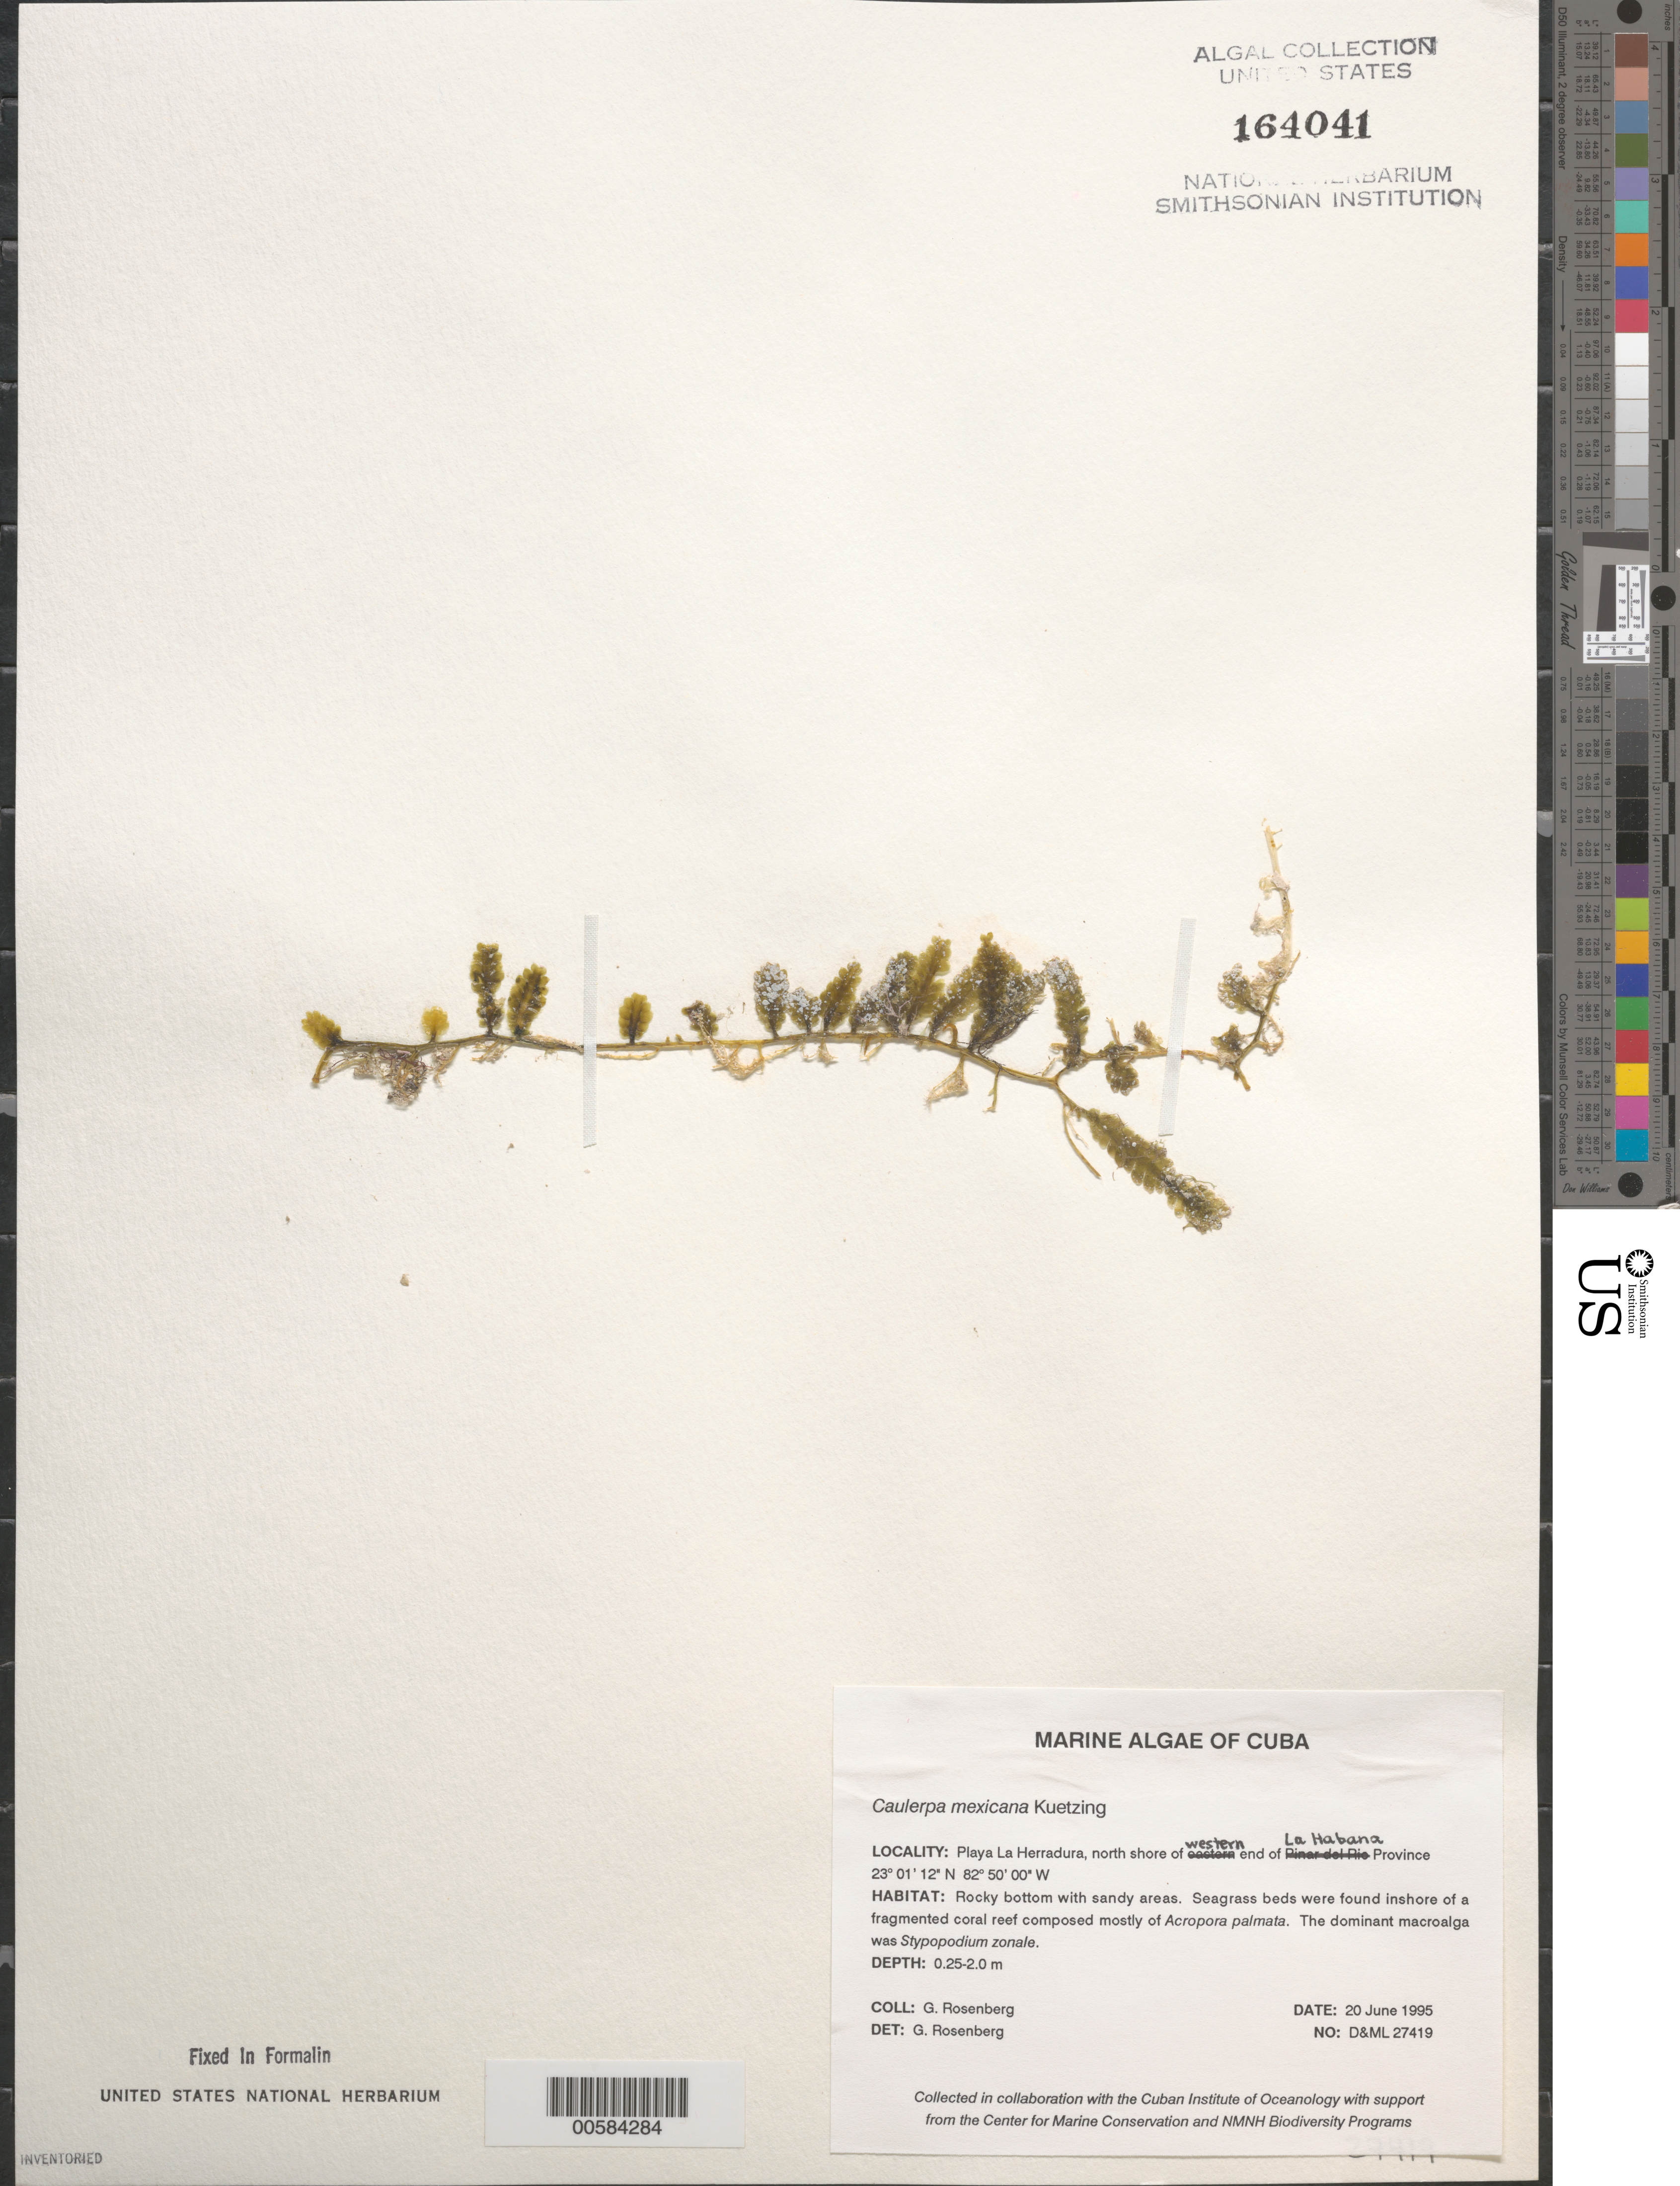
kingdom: Plantae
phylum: Chlorophyta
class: Ulvophyceae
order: Bryopsidales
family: Caulerpaceae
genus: Caulerpa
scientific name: Caulerpa mexicana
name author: Sond. ex Kütz.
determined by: Rosenberg, G.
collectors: G. Rosenberg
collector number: D&ML 27419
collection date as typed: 20 Jun 1995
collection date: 1995-06-20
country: Cuba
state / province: La Habana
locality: Playa la herradura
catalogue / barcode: US 164041